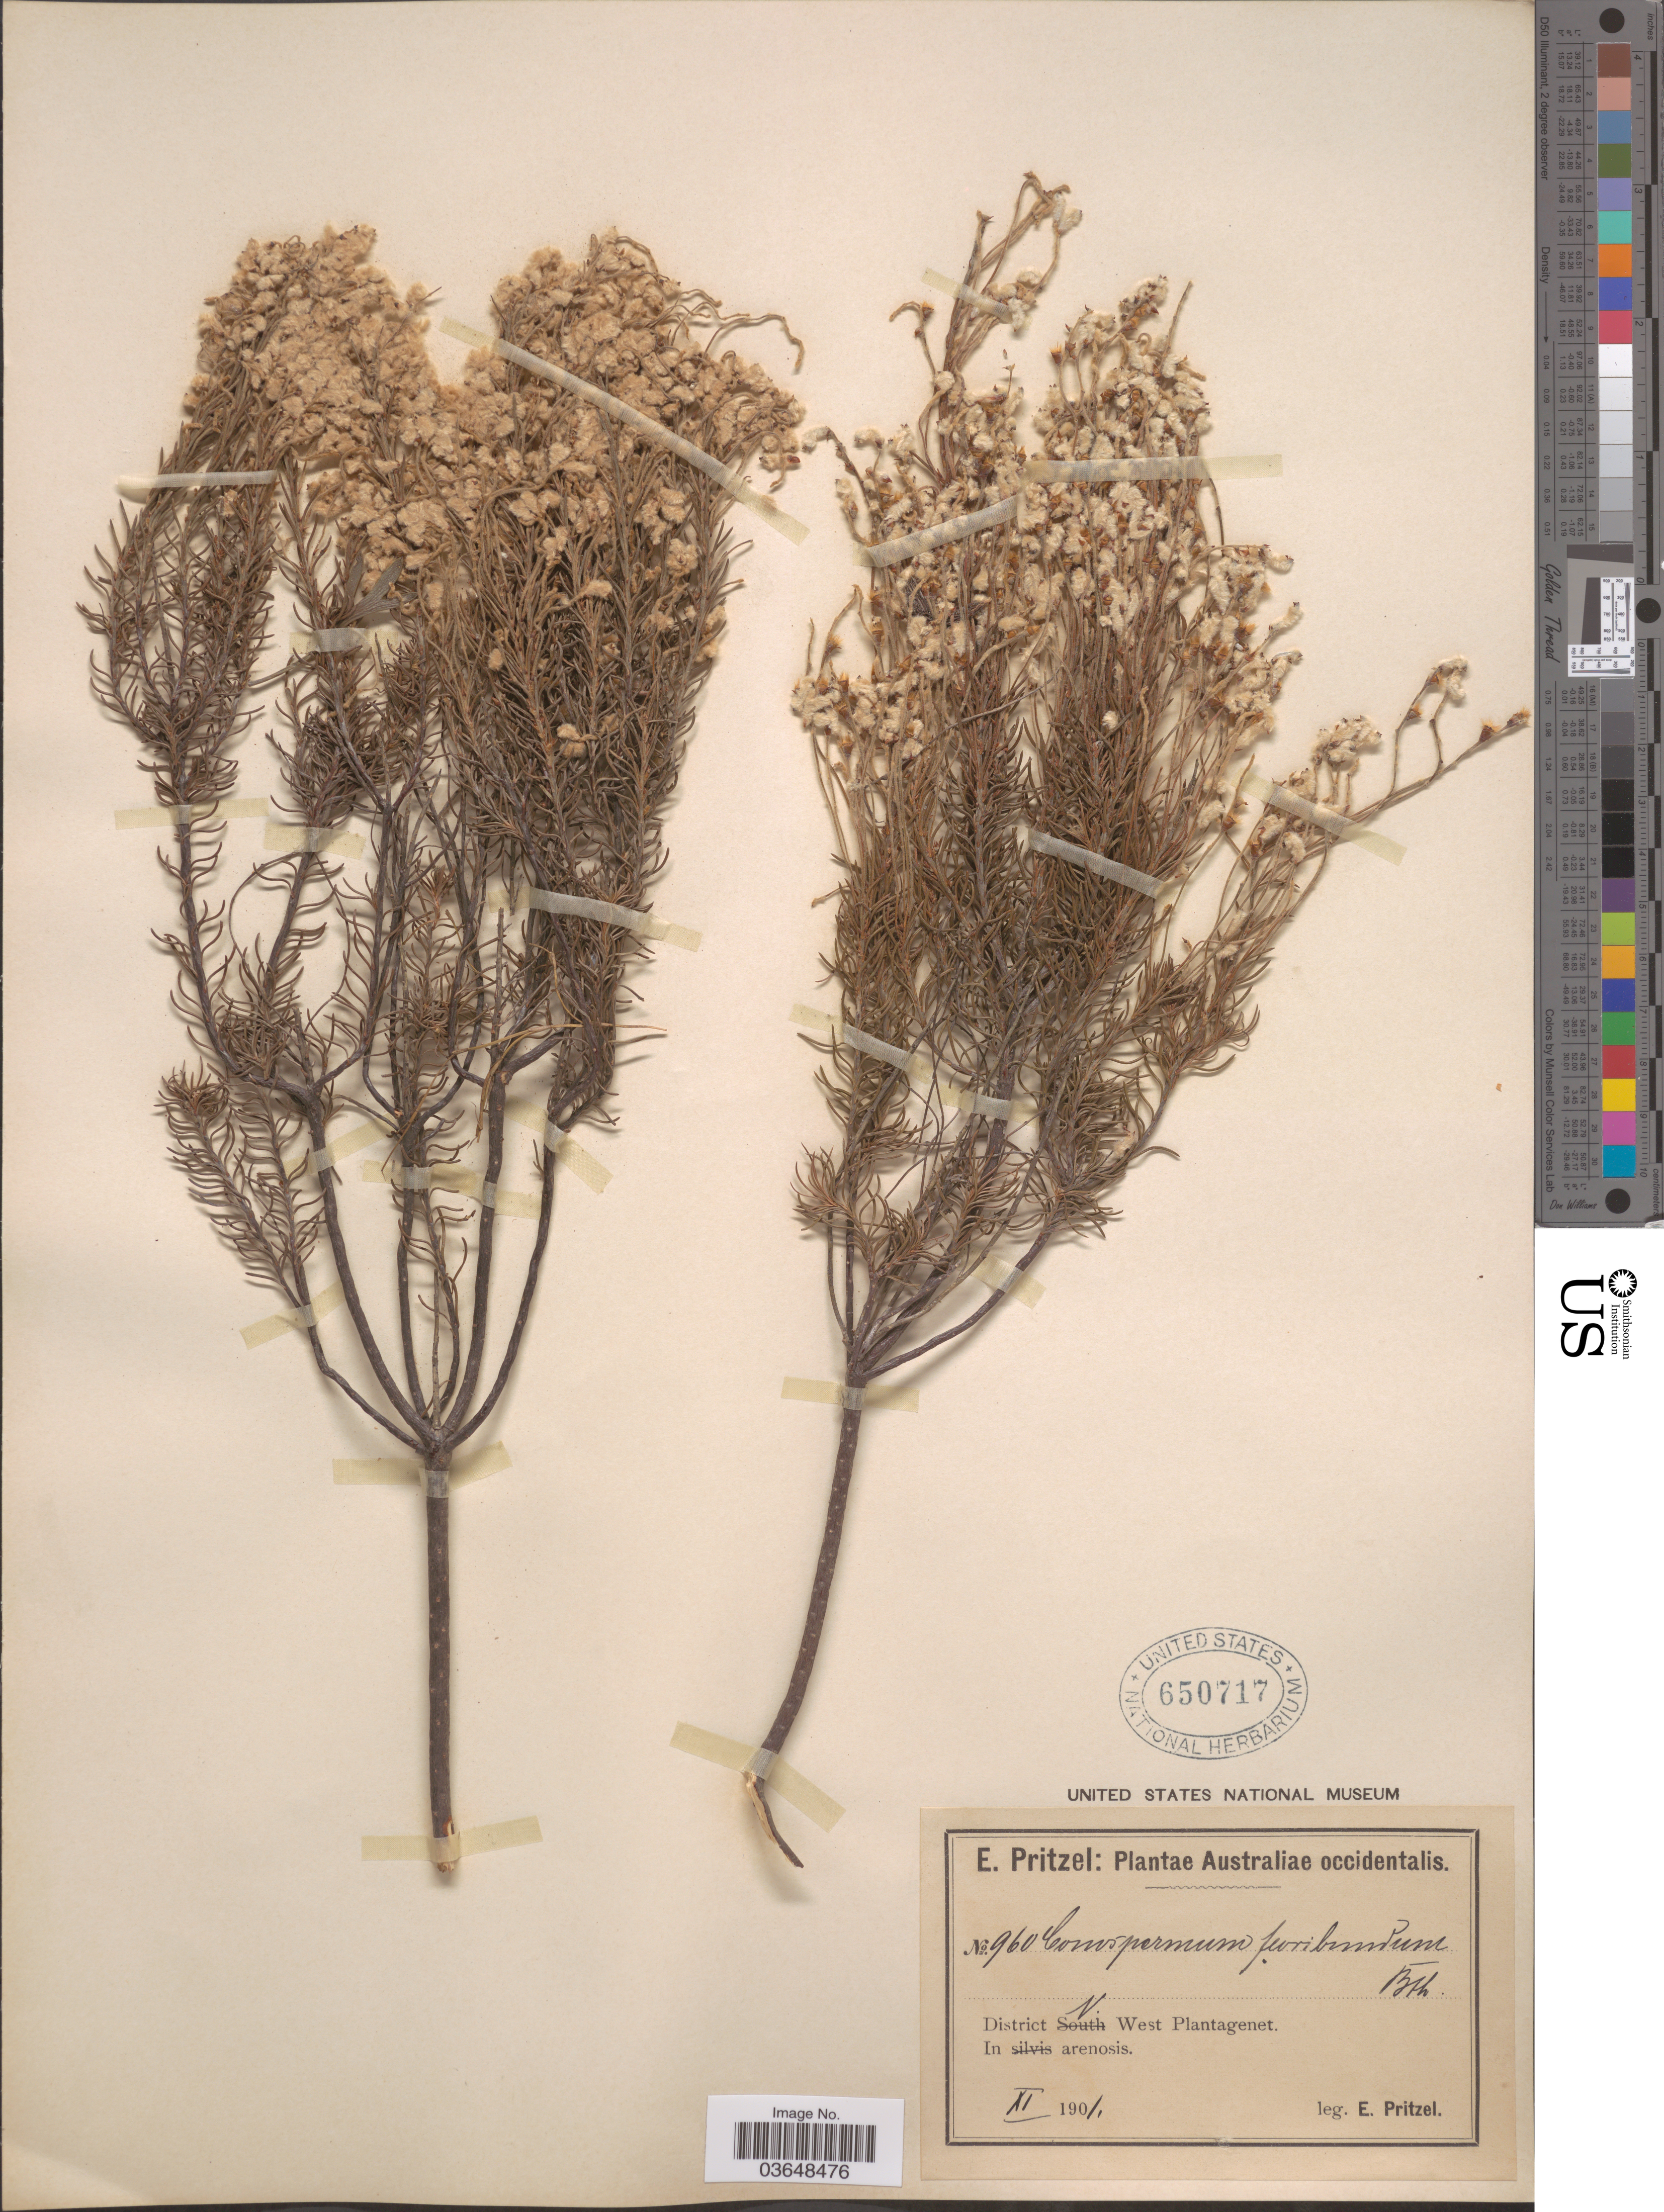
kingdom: Plantae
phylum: Tracheophyta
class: Magnoliopsida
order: Proteales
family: Proteaceae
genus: Conospermum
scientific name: Conospermum floribundum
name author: Benth.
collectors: E. G. Pritzel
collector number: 960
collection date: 1901-11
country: Australia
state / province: Western Australia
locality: Australiæ occidentalis. District N West Plantagenet. In arenosis.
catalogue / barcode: US 650717